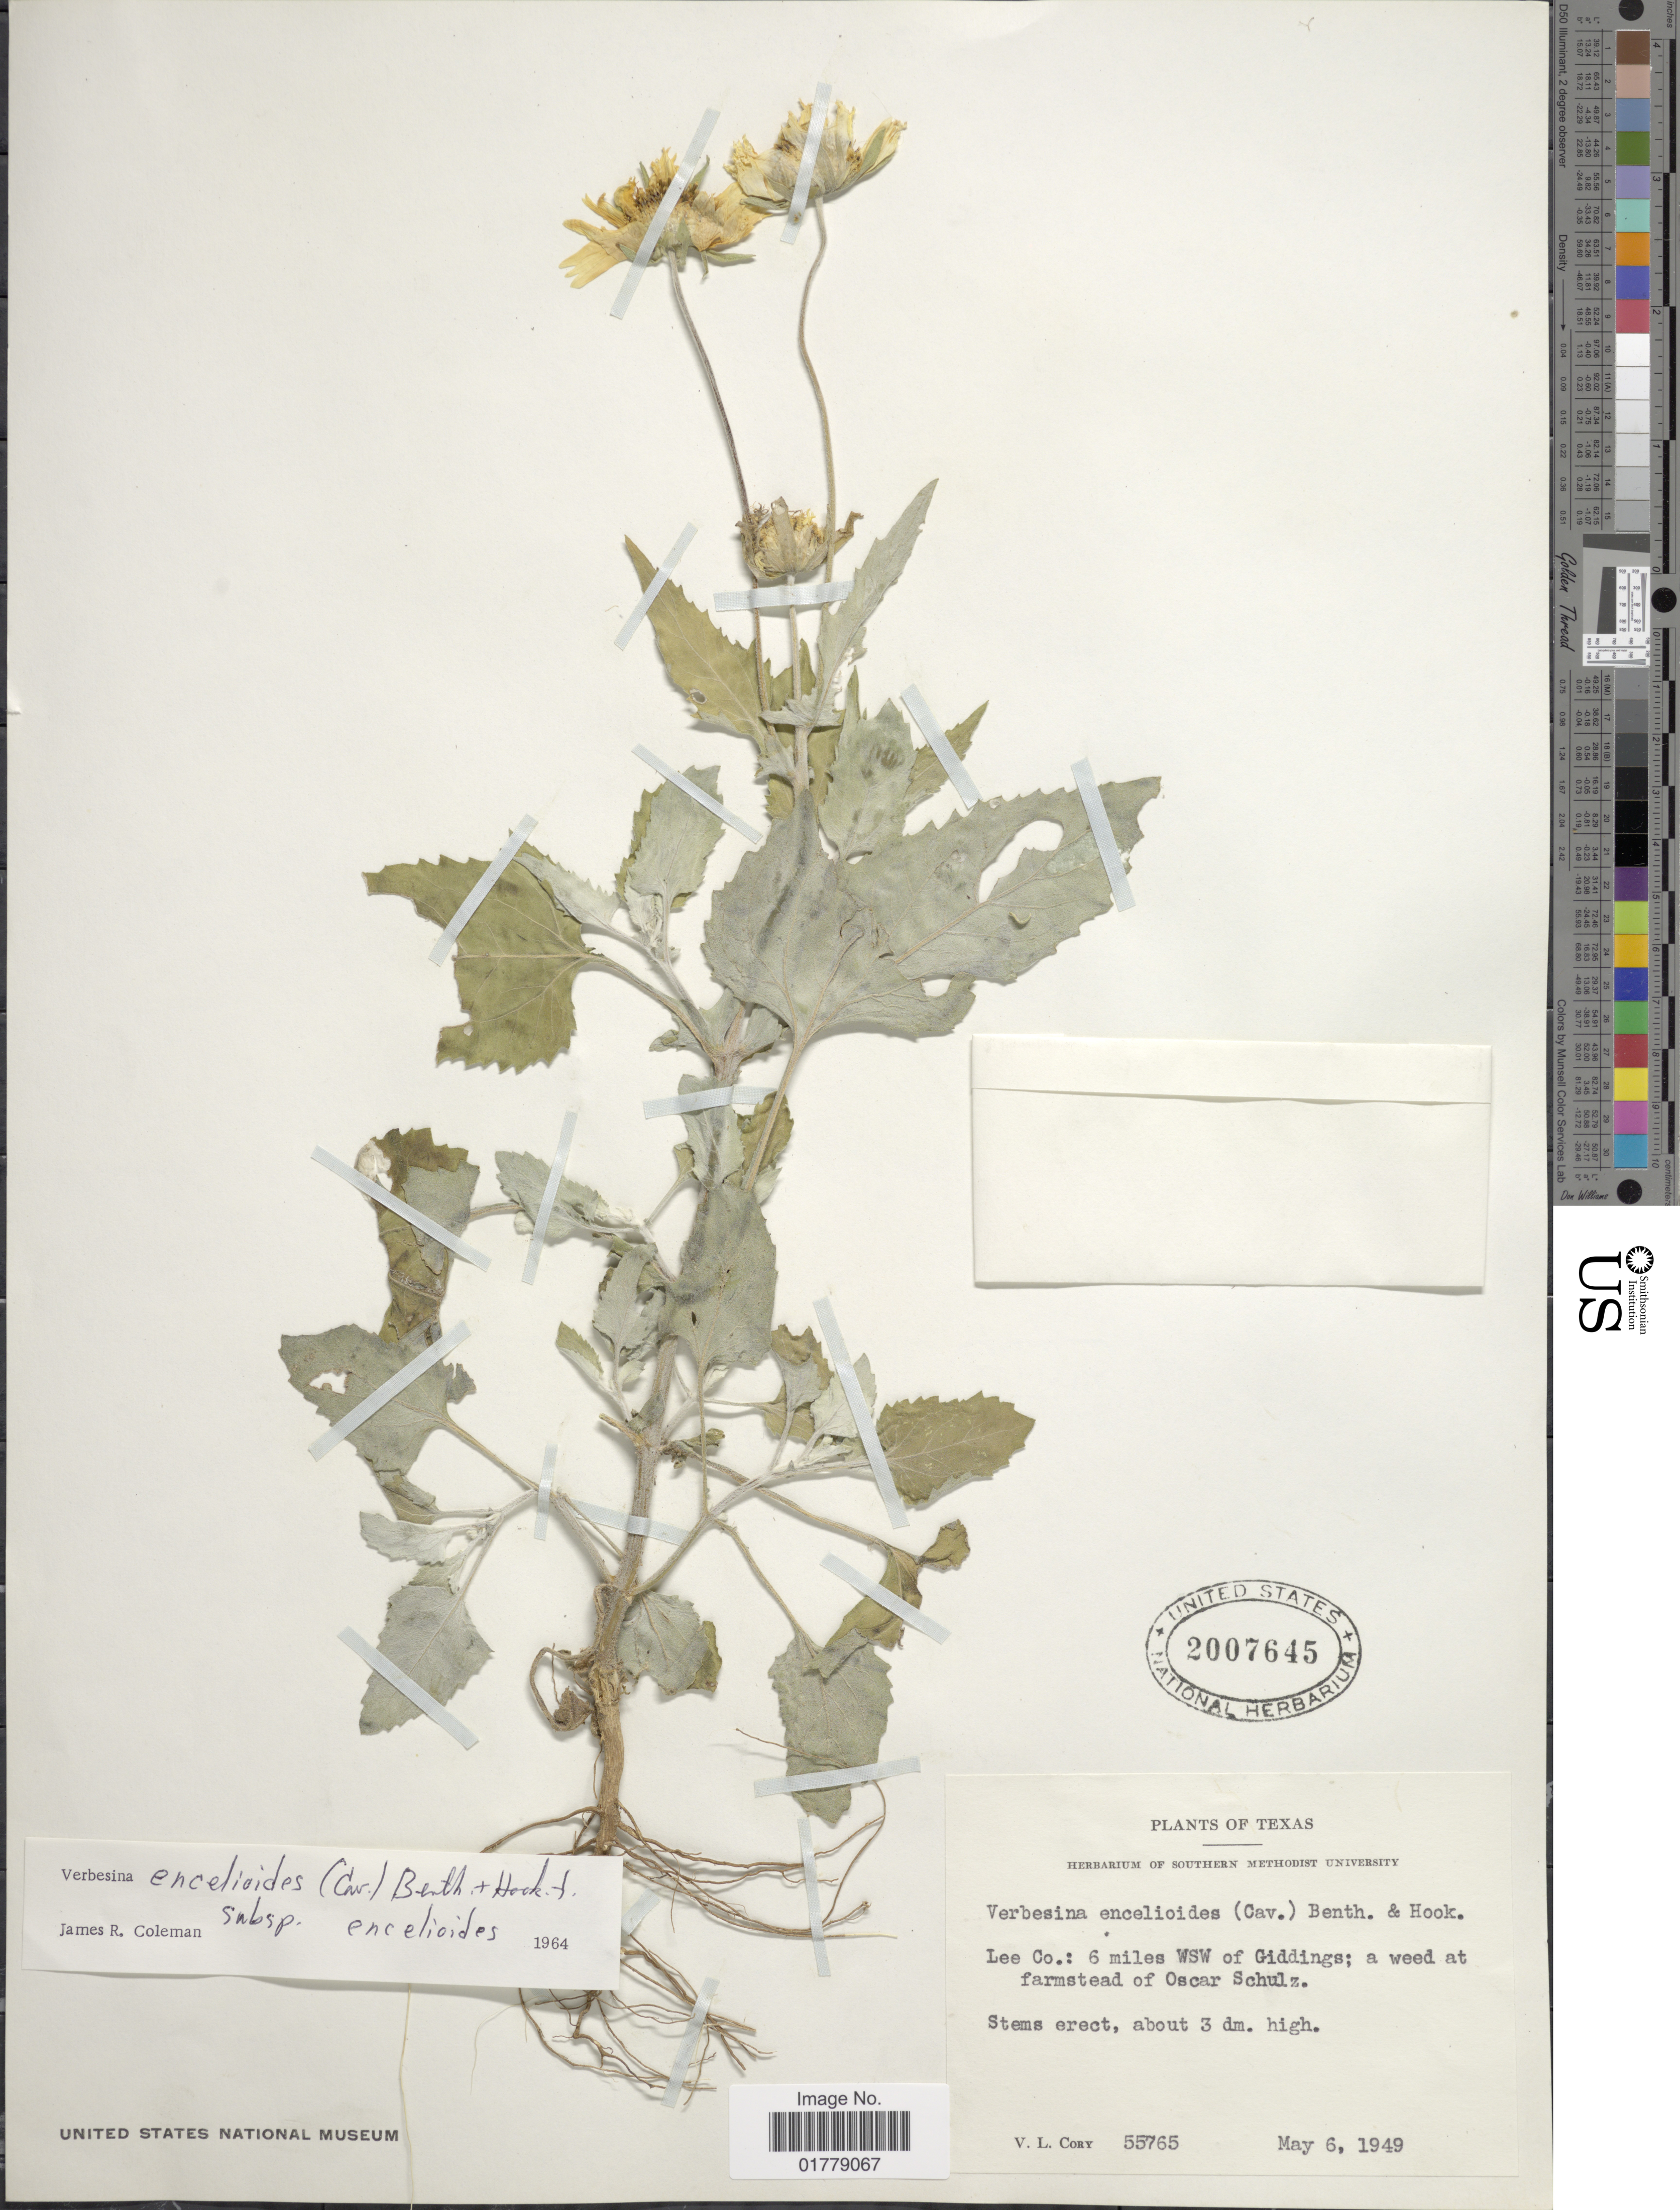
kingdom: Plantae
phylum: Tracheophyta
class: Magnoliopsida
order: Asterales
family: Asteraceae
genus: Verbesina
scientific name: Verbesina encelioides subsp. encelioides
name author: (Cav.) Benth. & Hook.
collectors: V. Cory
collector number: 55765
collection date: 1949-05-06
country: United States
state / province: Texas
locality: Lee Co.: 6 miles WSW of Giddings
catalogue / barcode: US 2007645